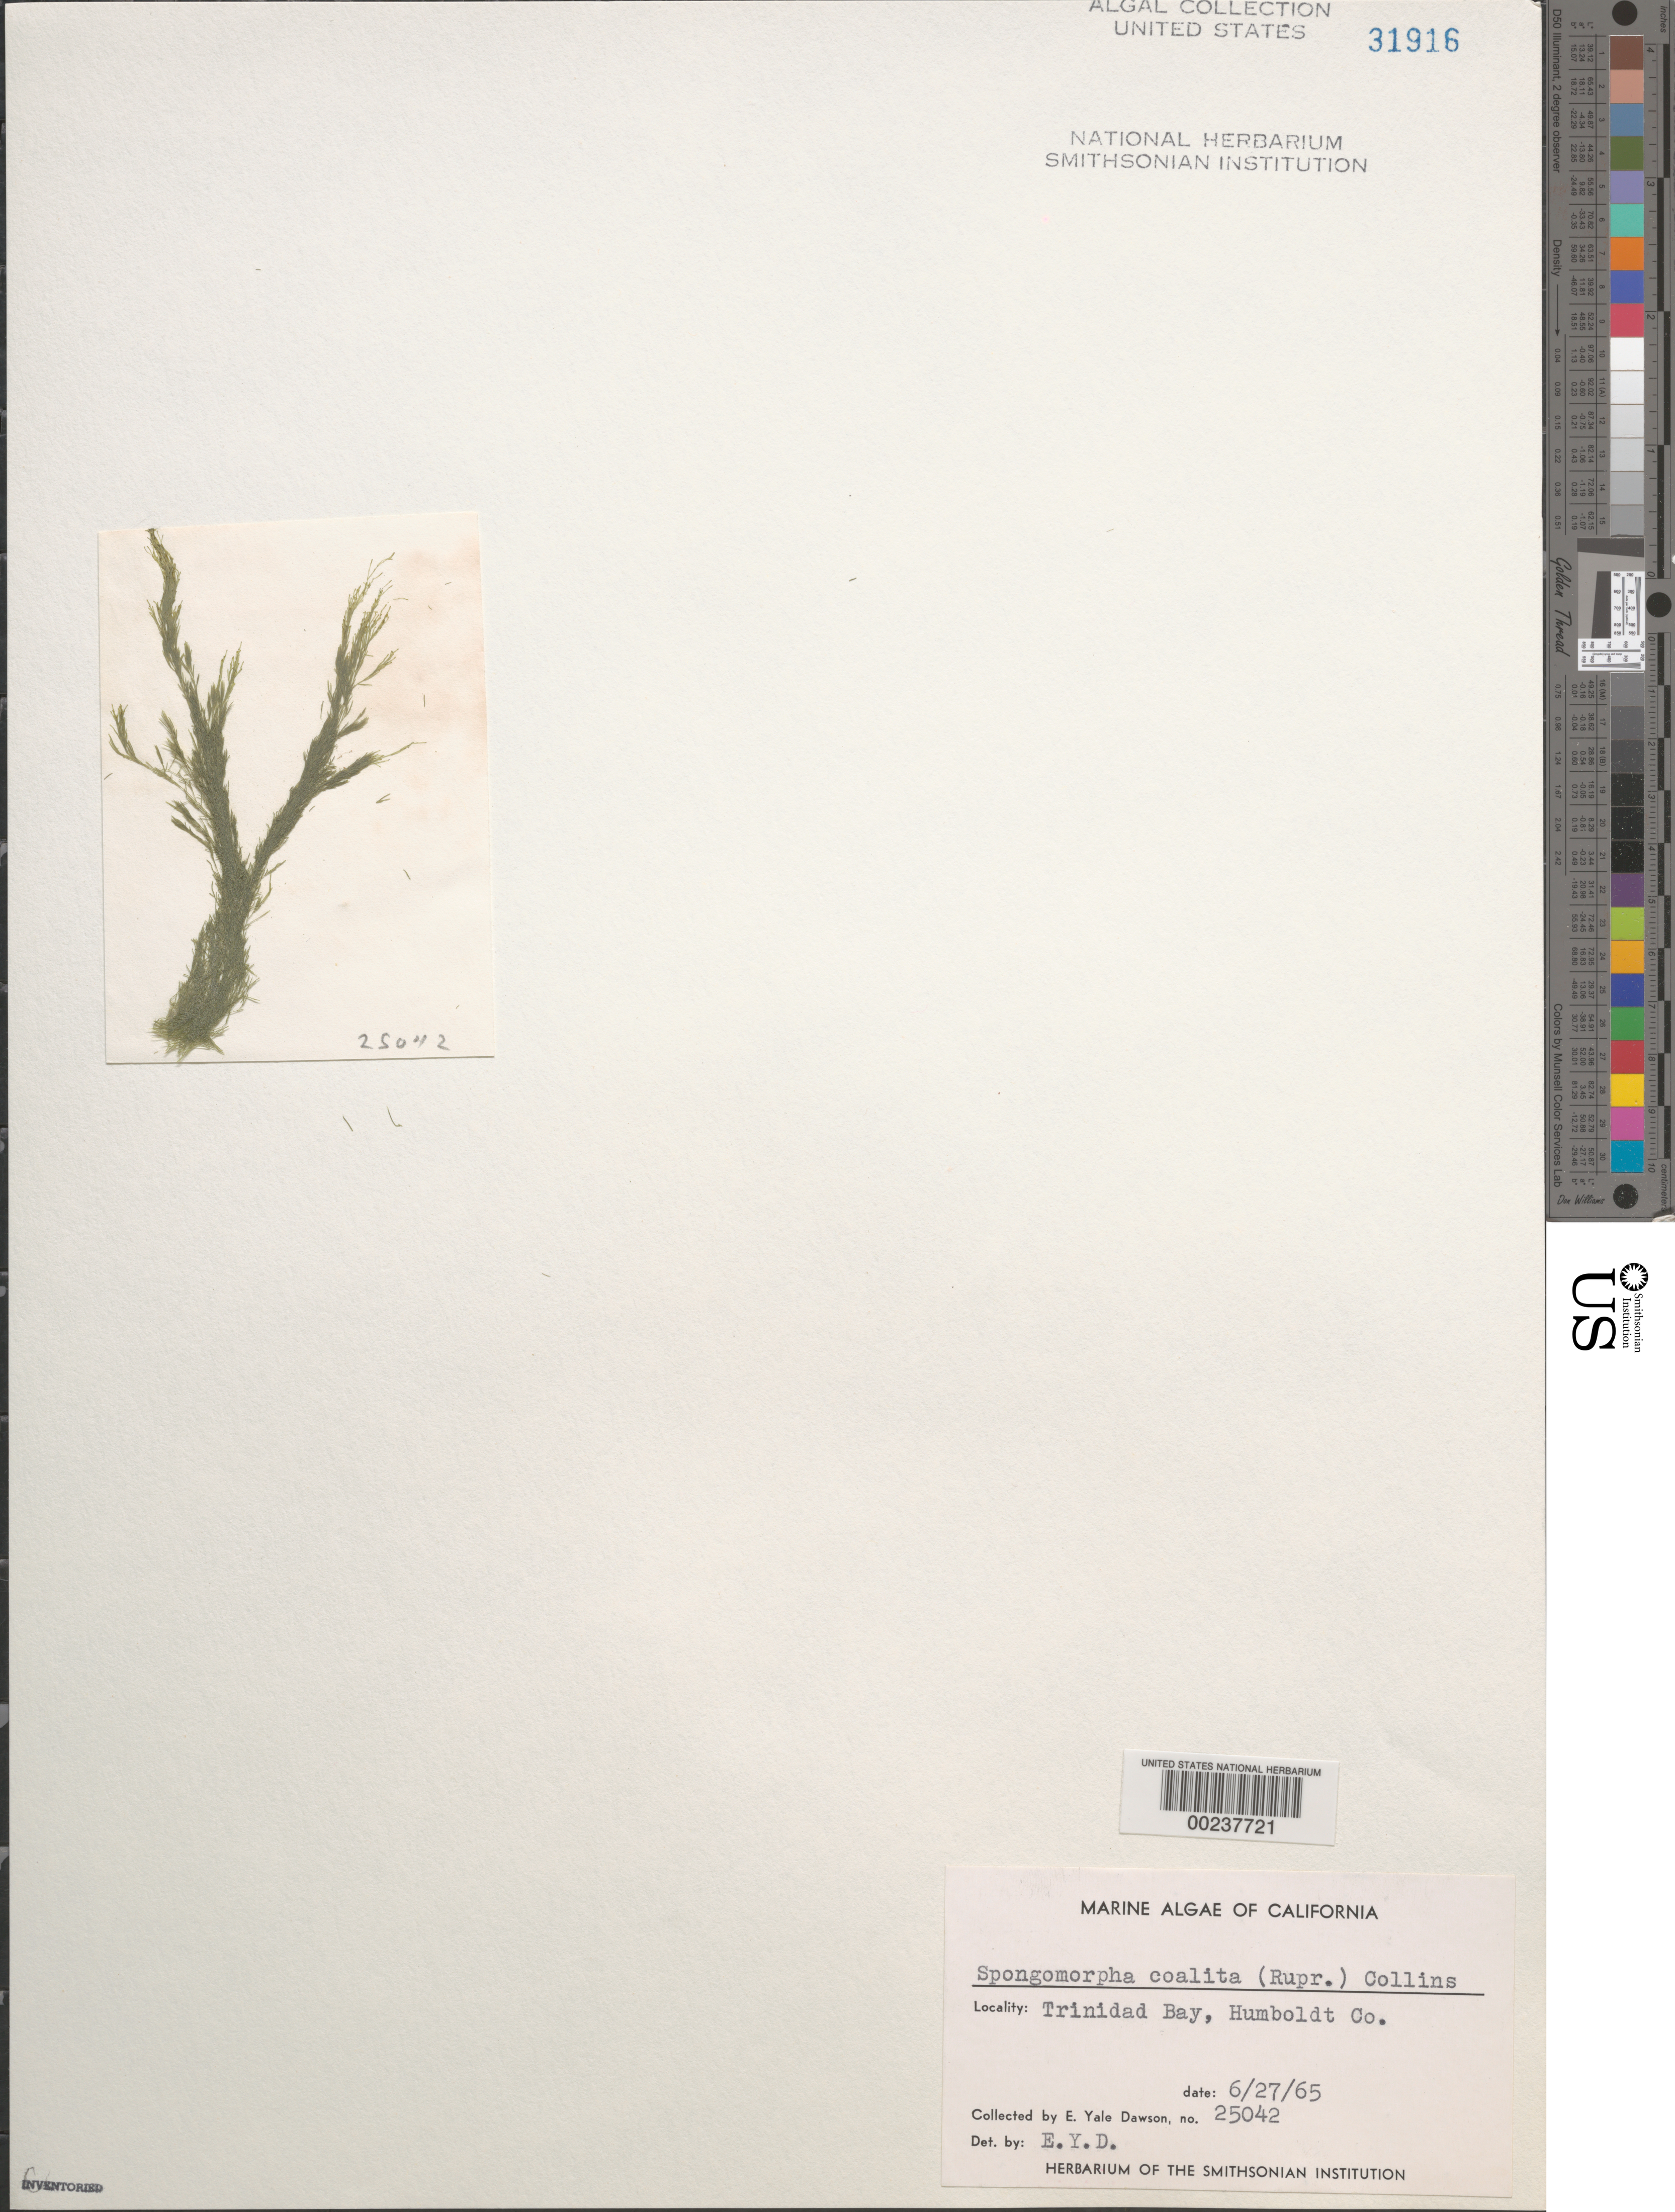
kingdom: Plantae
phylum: Chlorophyta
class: Ulvophyceae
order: Ulotrichales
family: Ulotrichaceae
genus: Acrosiphonia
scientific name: Acrosiphonia coalita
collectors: E. Y. Dawson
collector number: EYD 25042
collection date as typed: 27 Jun 1965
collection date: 1965-06-27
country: United States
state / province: California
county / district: Humboldt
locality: Trinidad area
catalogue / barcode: US 31916